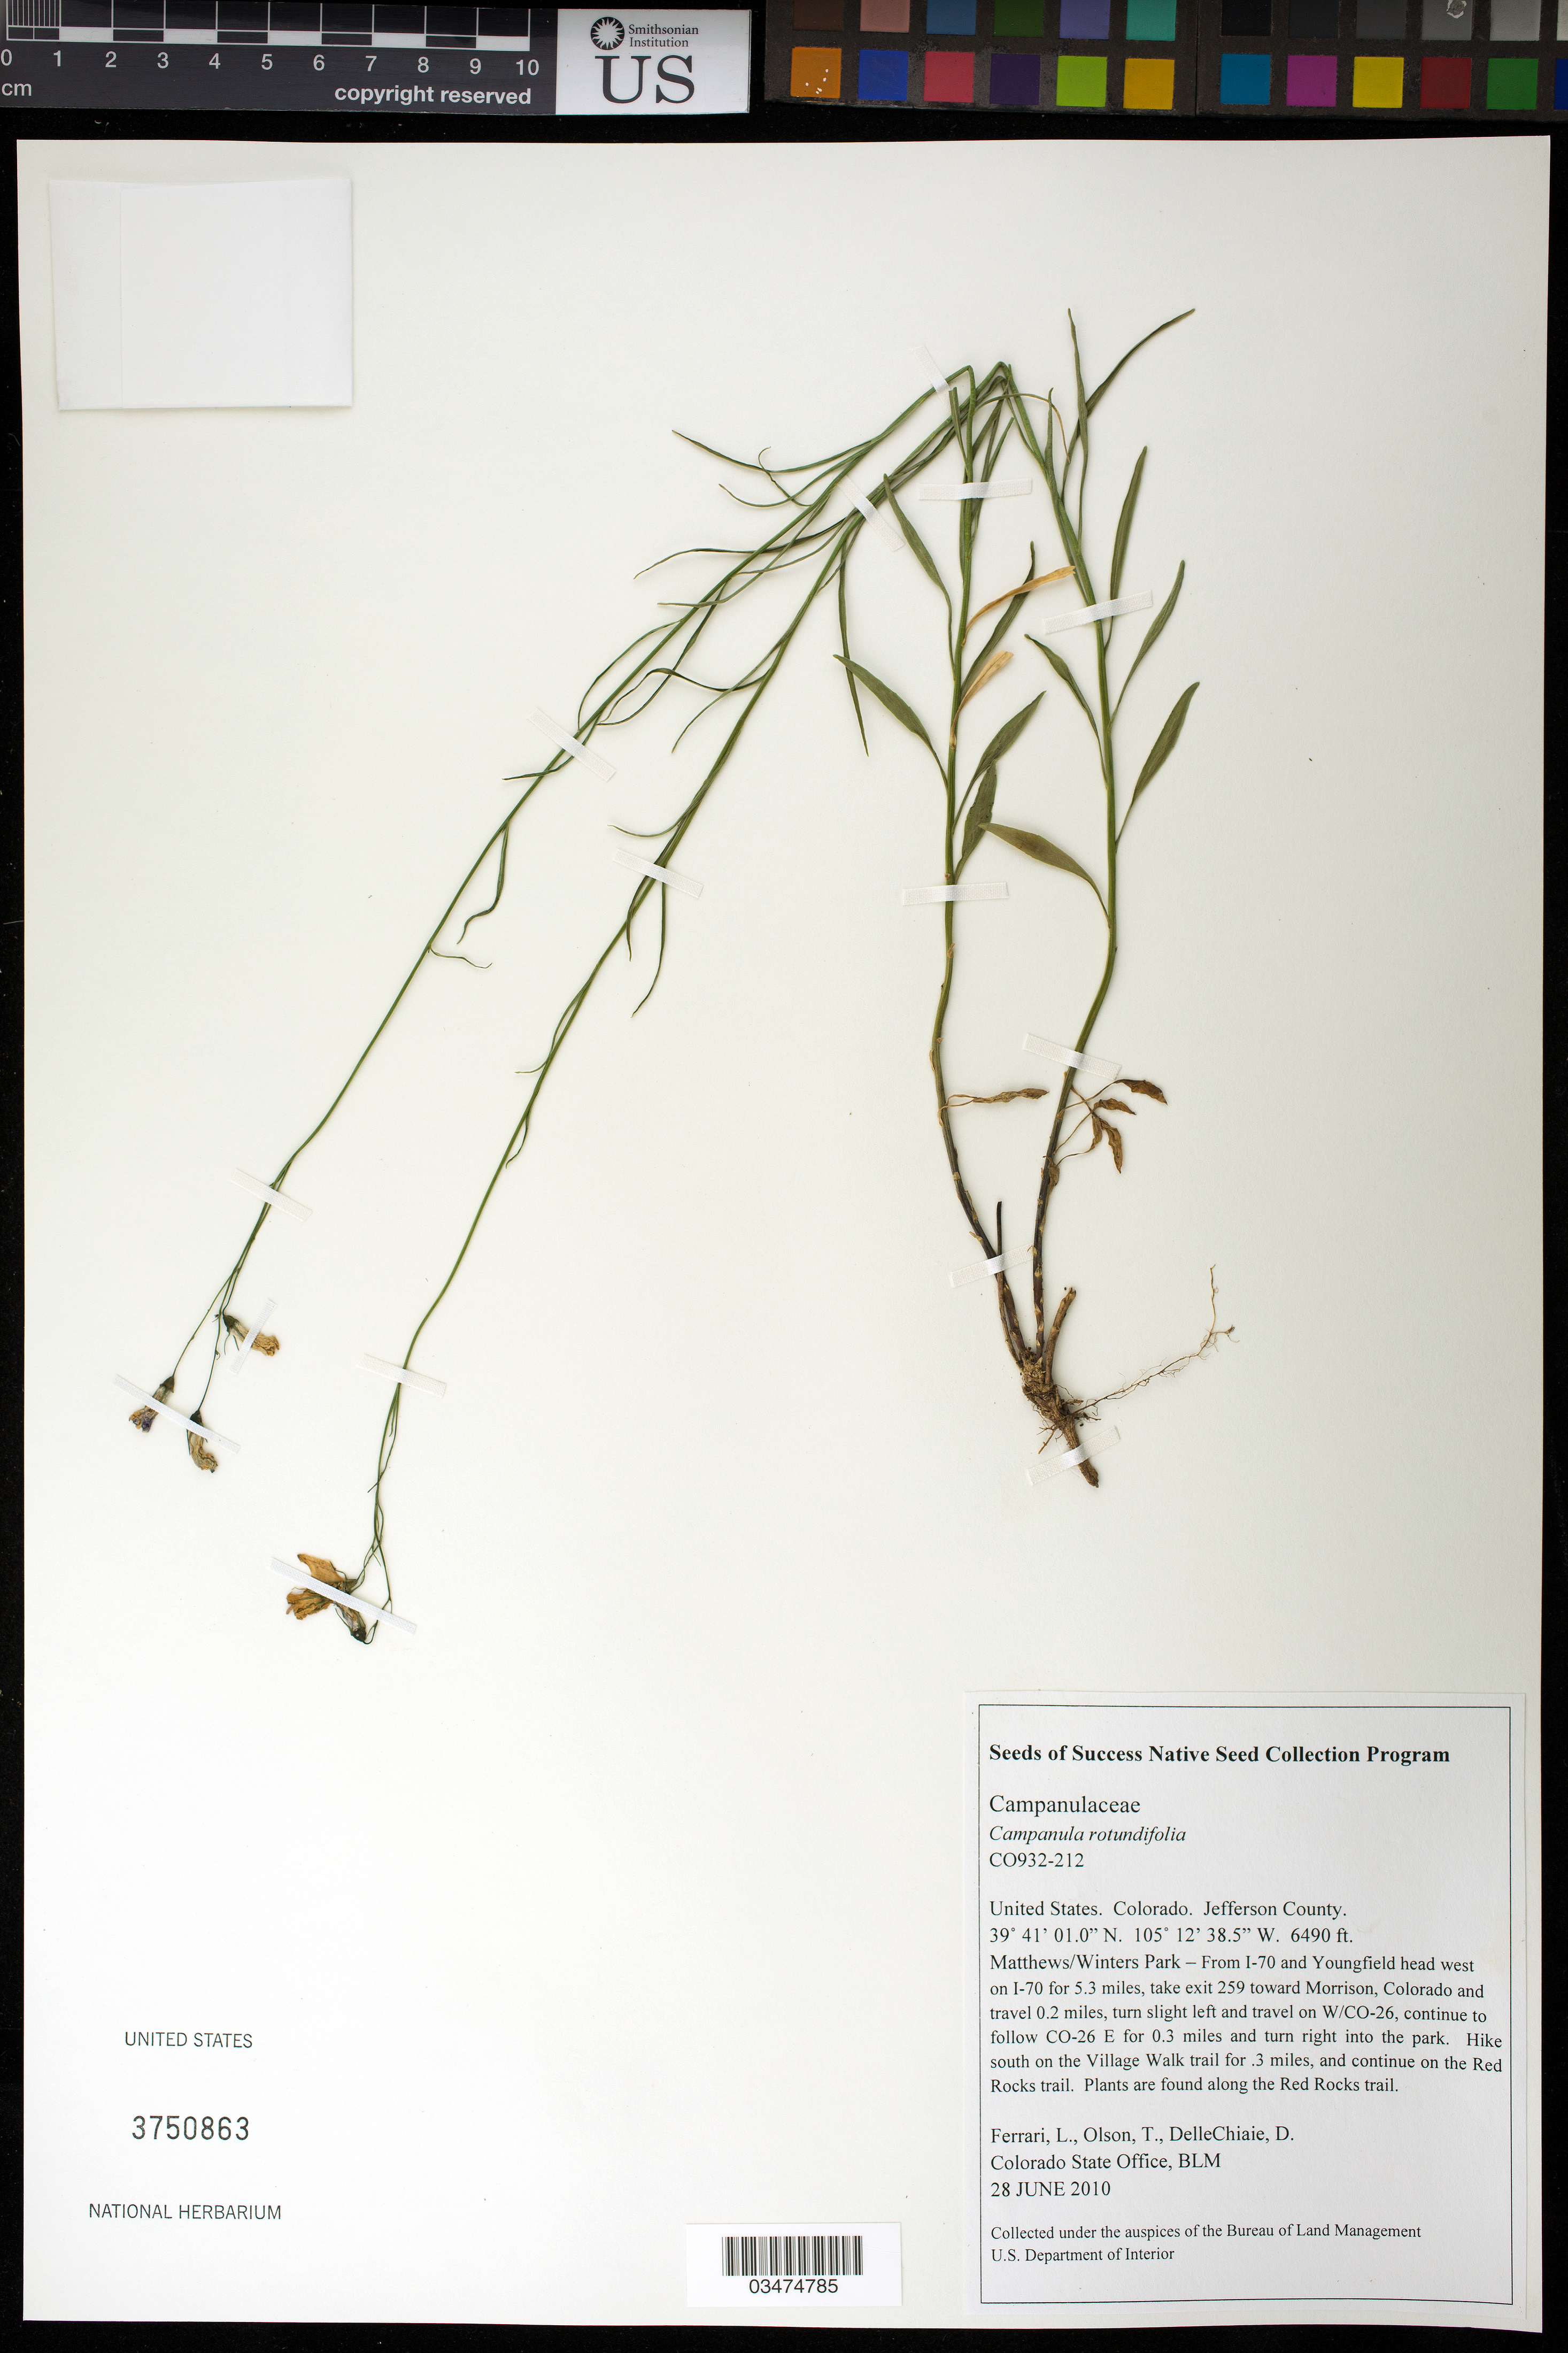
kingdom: Plantae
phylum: Tracheophyta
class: Magnoliopsida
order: Asterales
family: Campanulaceae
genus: Campanula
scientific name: Campanula rotundifolia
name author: L.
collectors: L. Ferrari, T. Olson & D. DelleChiaie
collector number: CO932-212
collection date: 2010-06-28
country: United States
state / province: Colorado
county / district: Jefferson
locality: Matthews/Wingers Park, along Red Rocks trail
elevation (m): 1978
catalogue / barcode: US 3750863